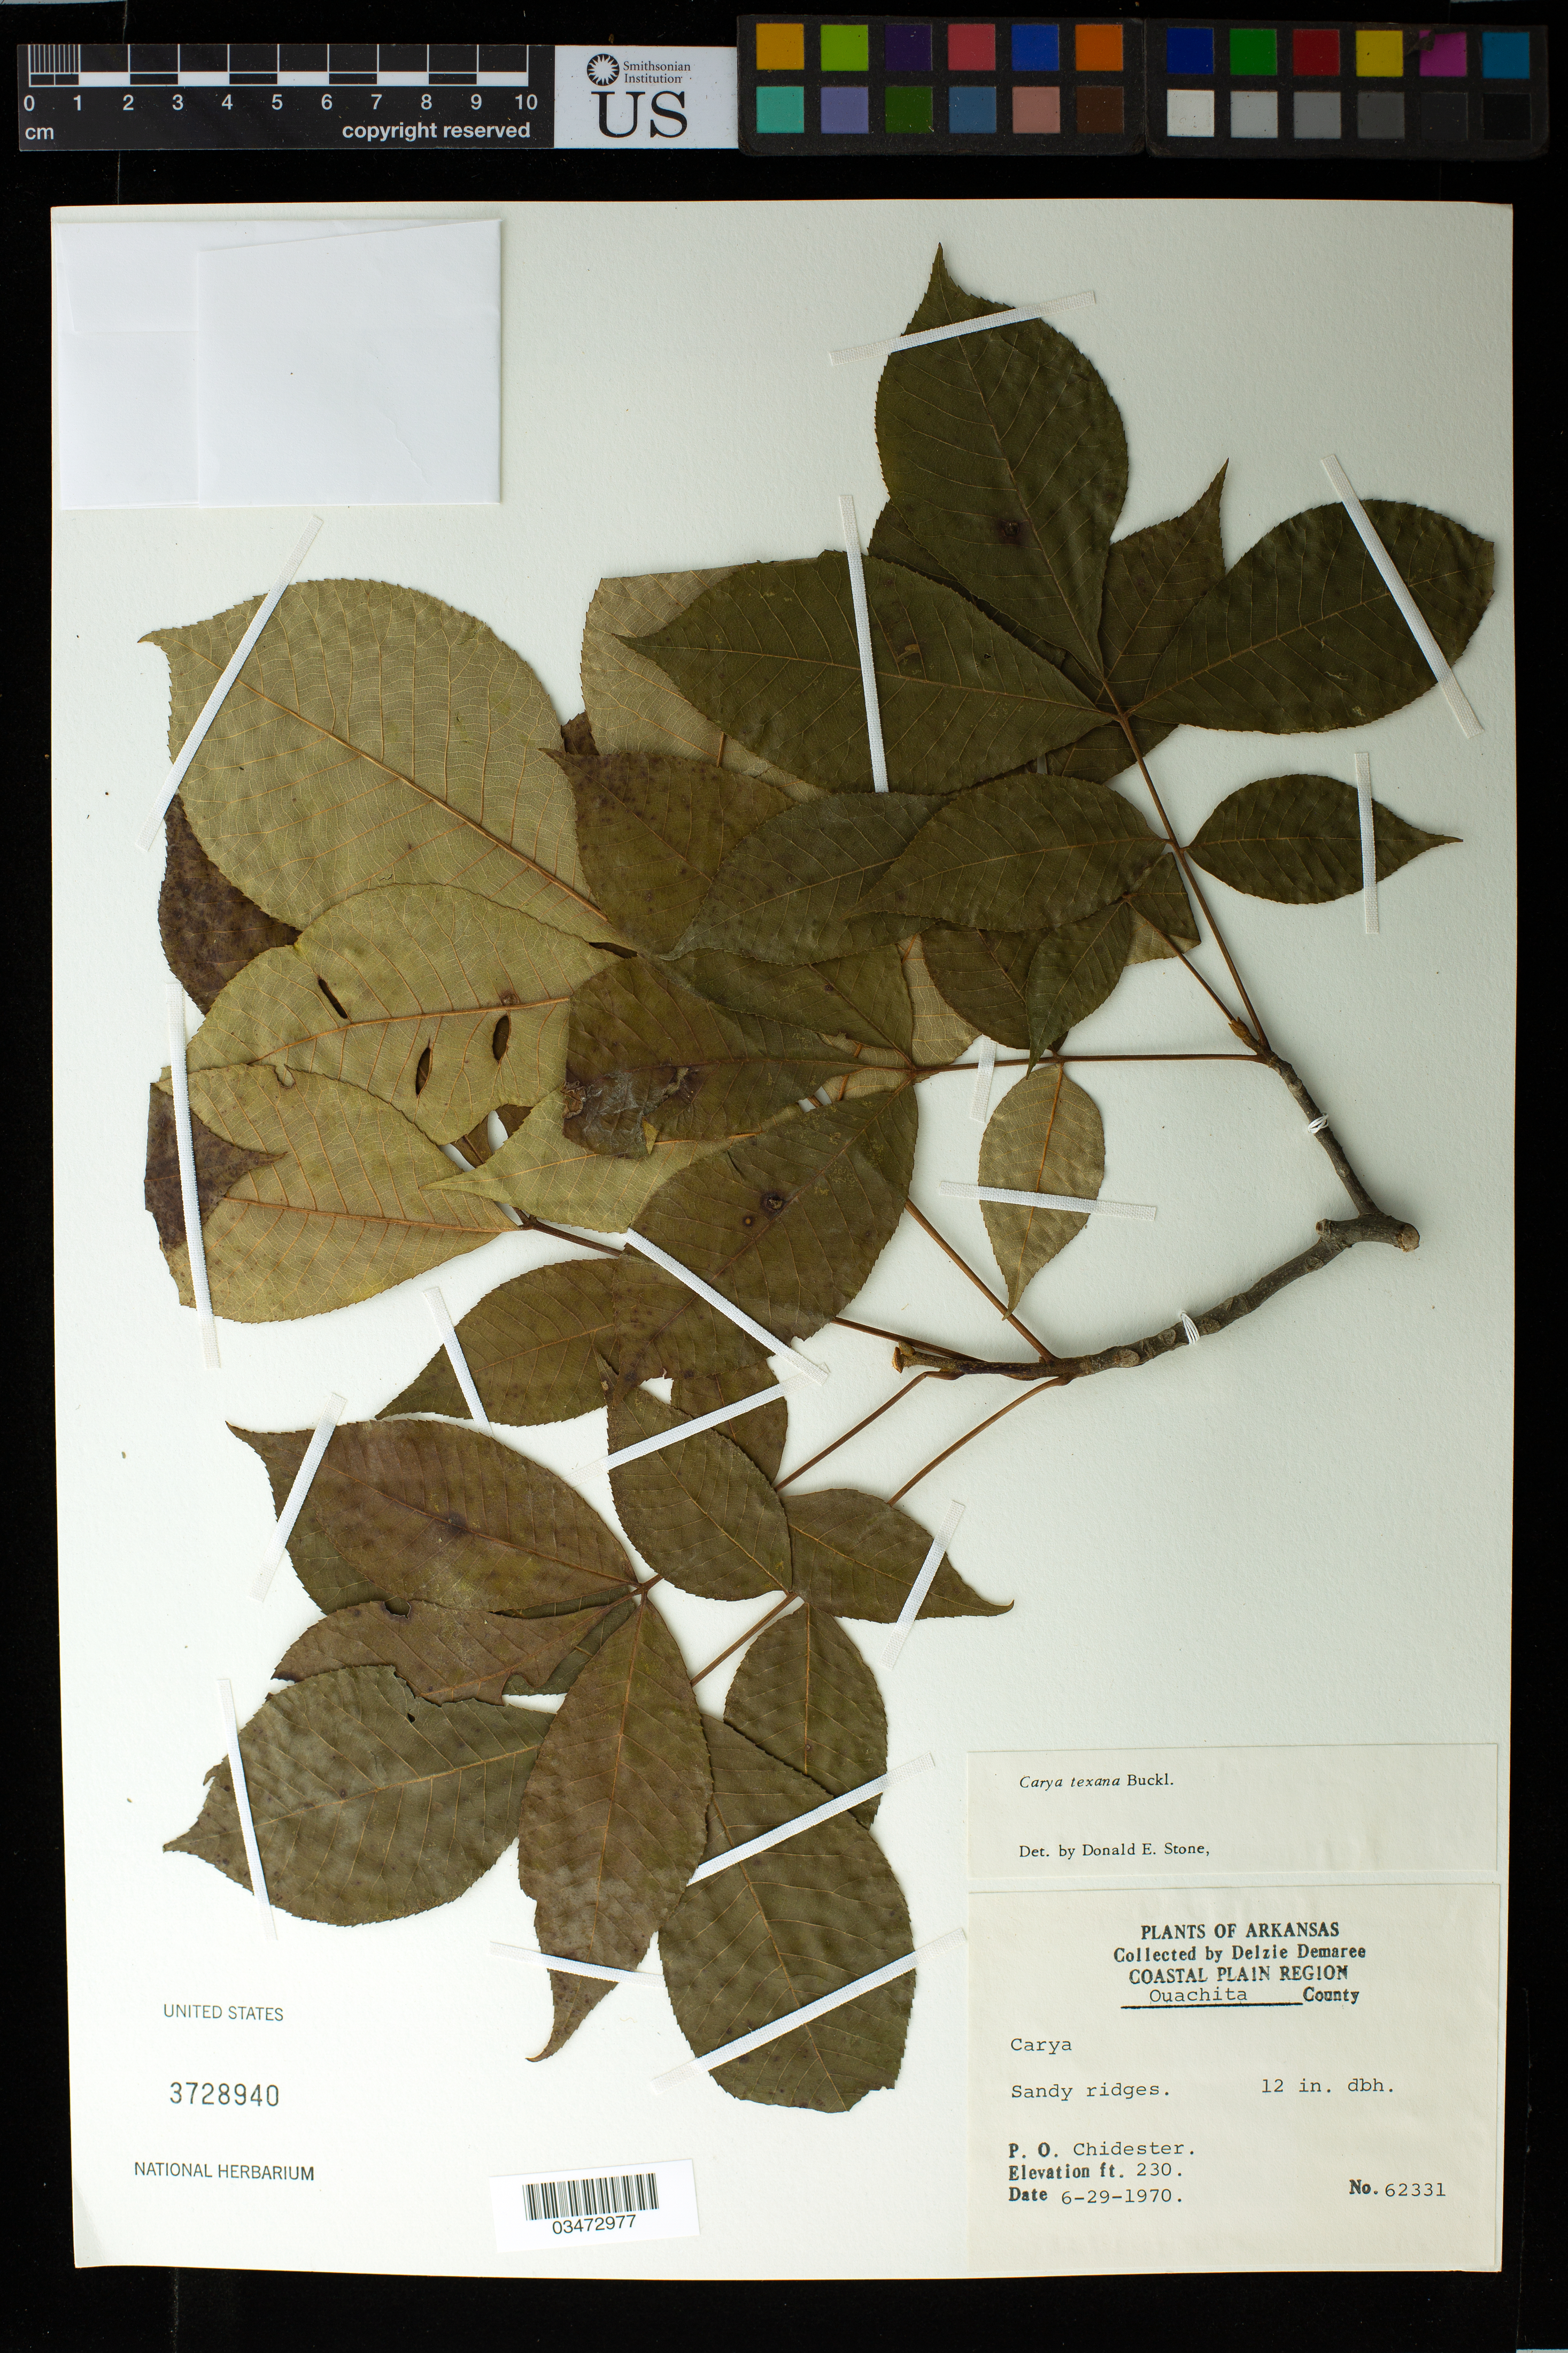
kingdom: Plantae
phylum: Tracheophyta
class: Magnoliopsida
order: Fagales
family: Juglandaceae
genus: Carya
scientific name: Carya texana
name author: Buckley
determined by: Stone, D. E.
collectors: D. Demaree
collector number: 62331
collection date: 1970-06-29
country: United States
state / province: Arkansas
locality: P.O. Chidester. Sandy Ridges.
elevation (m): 70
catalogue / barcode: US 3728940